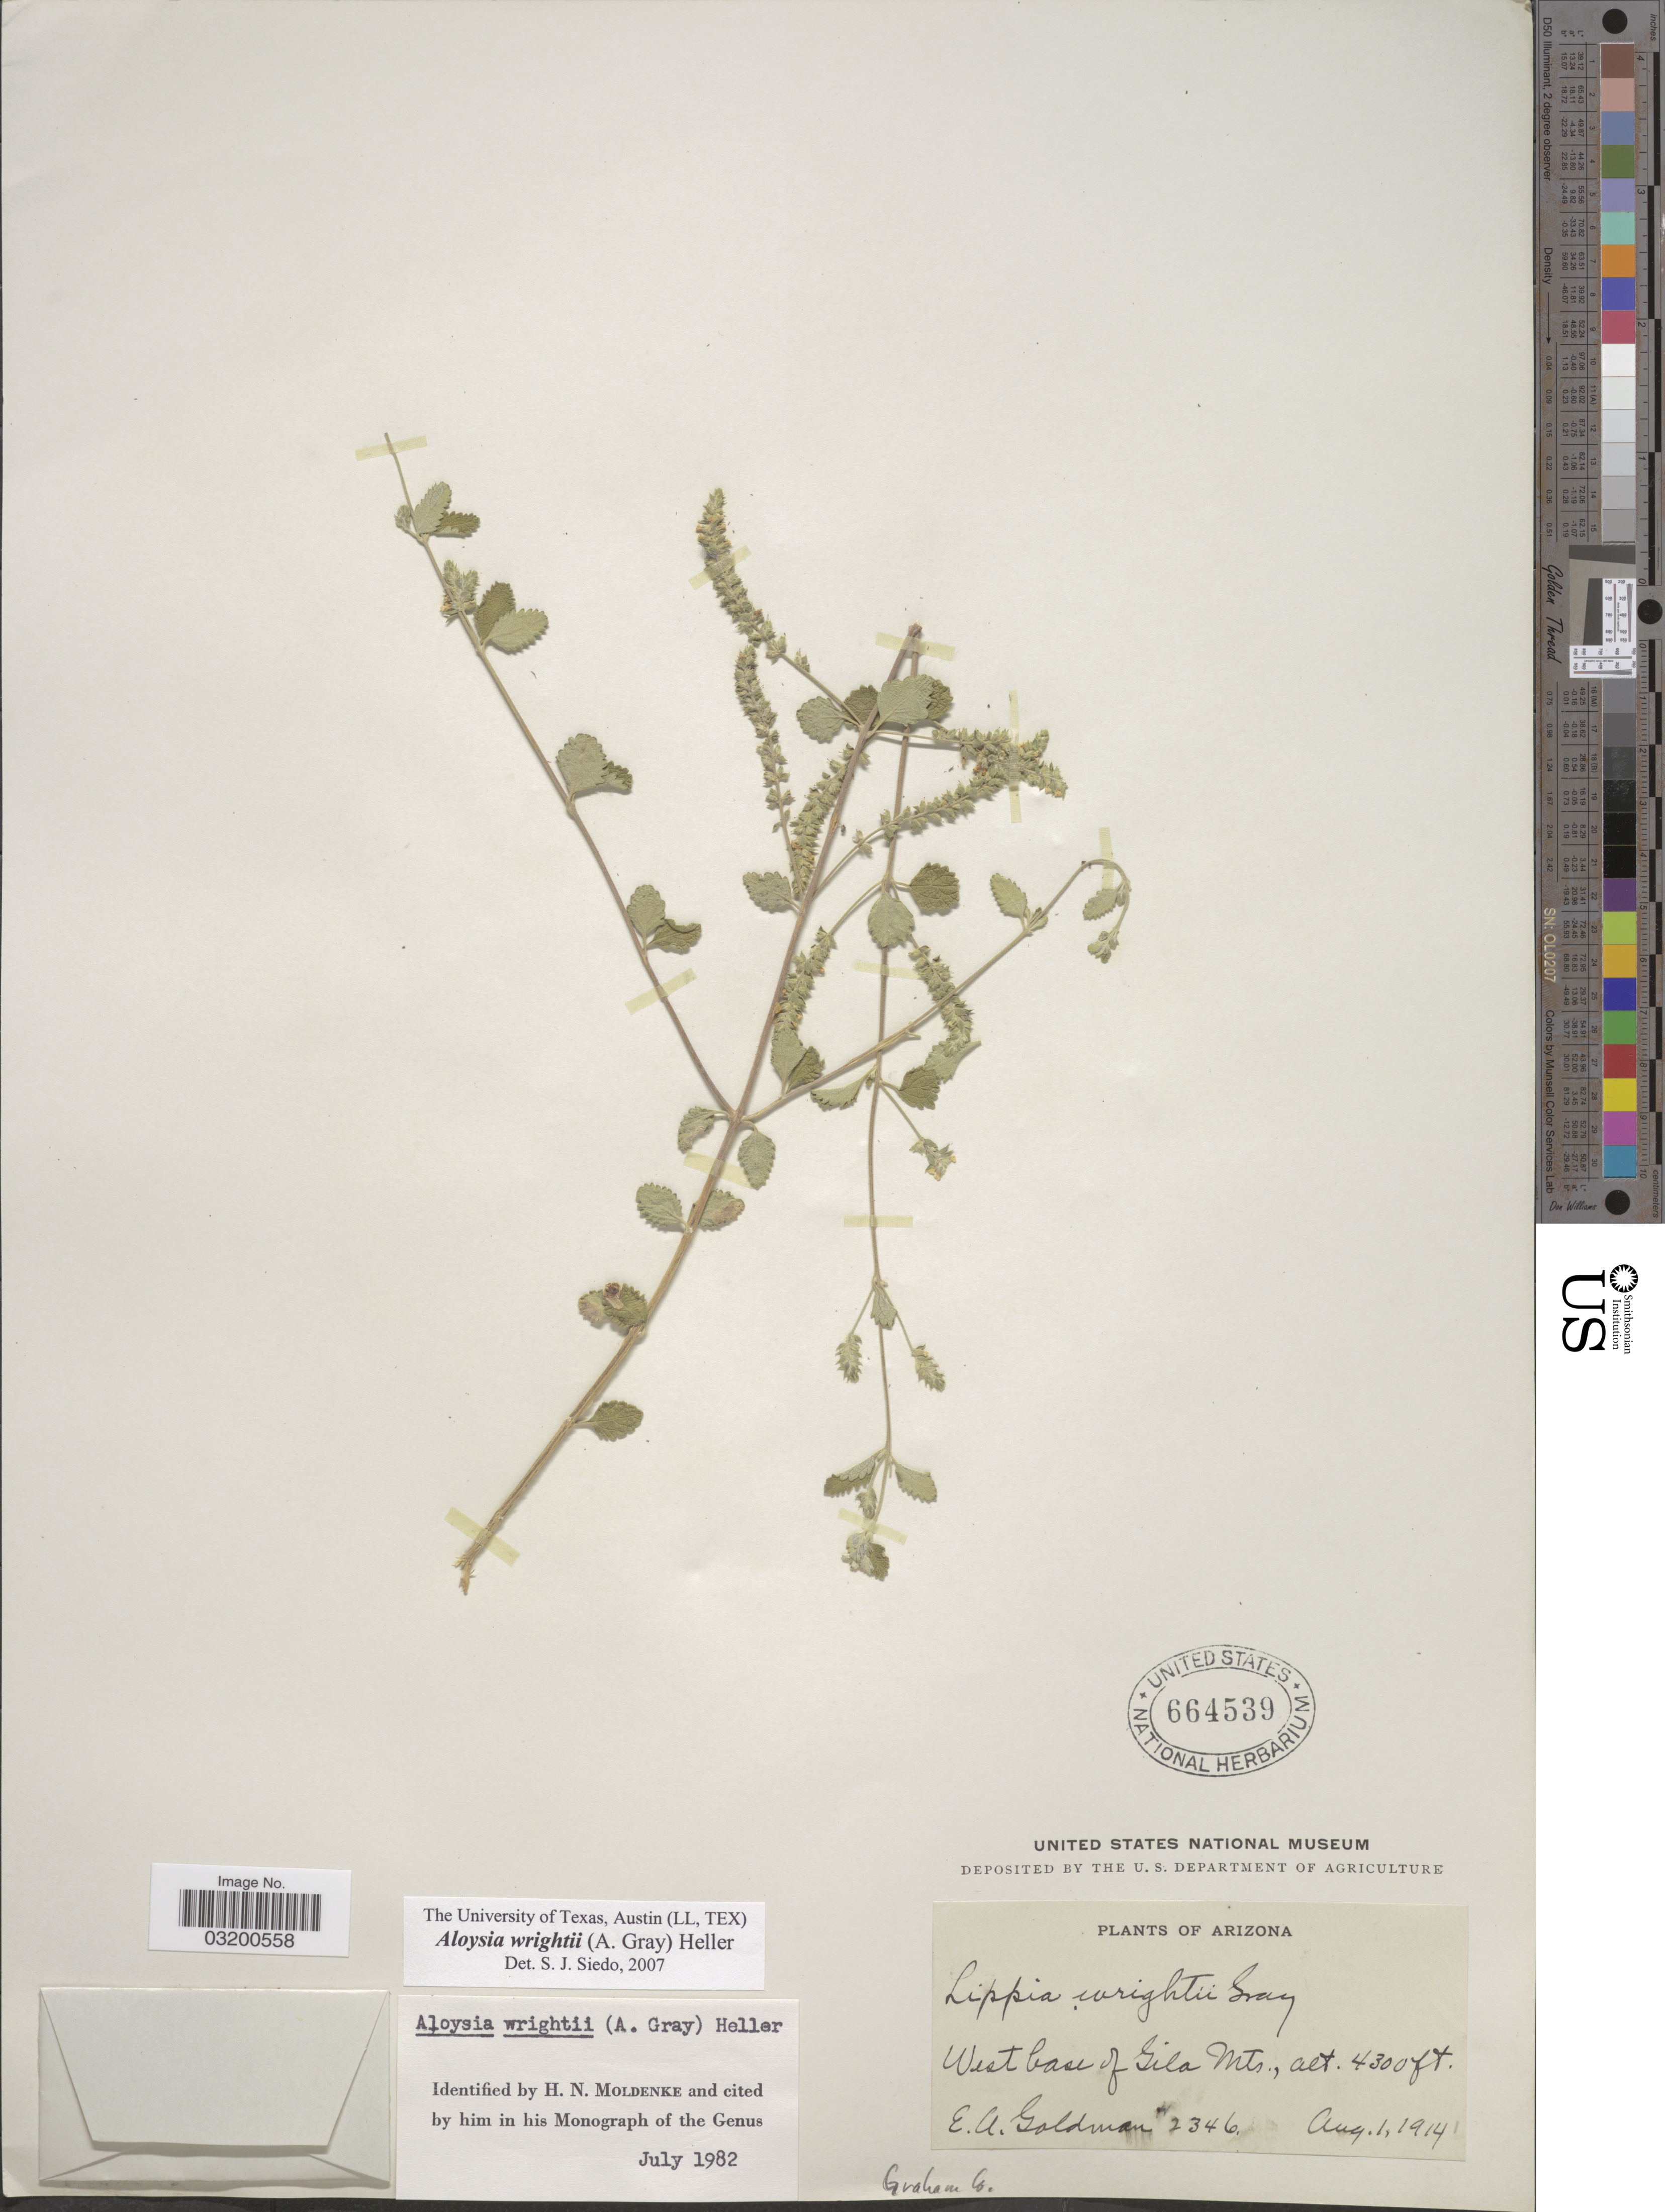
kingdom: Plantae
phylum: Tracheophyta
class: Magnoliopsida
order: Lamiales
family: Verbenaceae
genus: Aloysia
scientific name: Aloysia wrightii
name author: A. Heller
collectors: E. A. Goldman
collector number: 2346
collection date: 1914-08-01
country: United States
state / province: Arizona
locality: West base of Gila Mts. Graham Co.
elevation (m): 1311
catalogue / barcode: US 664539